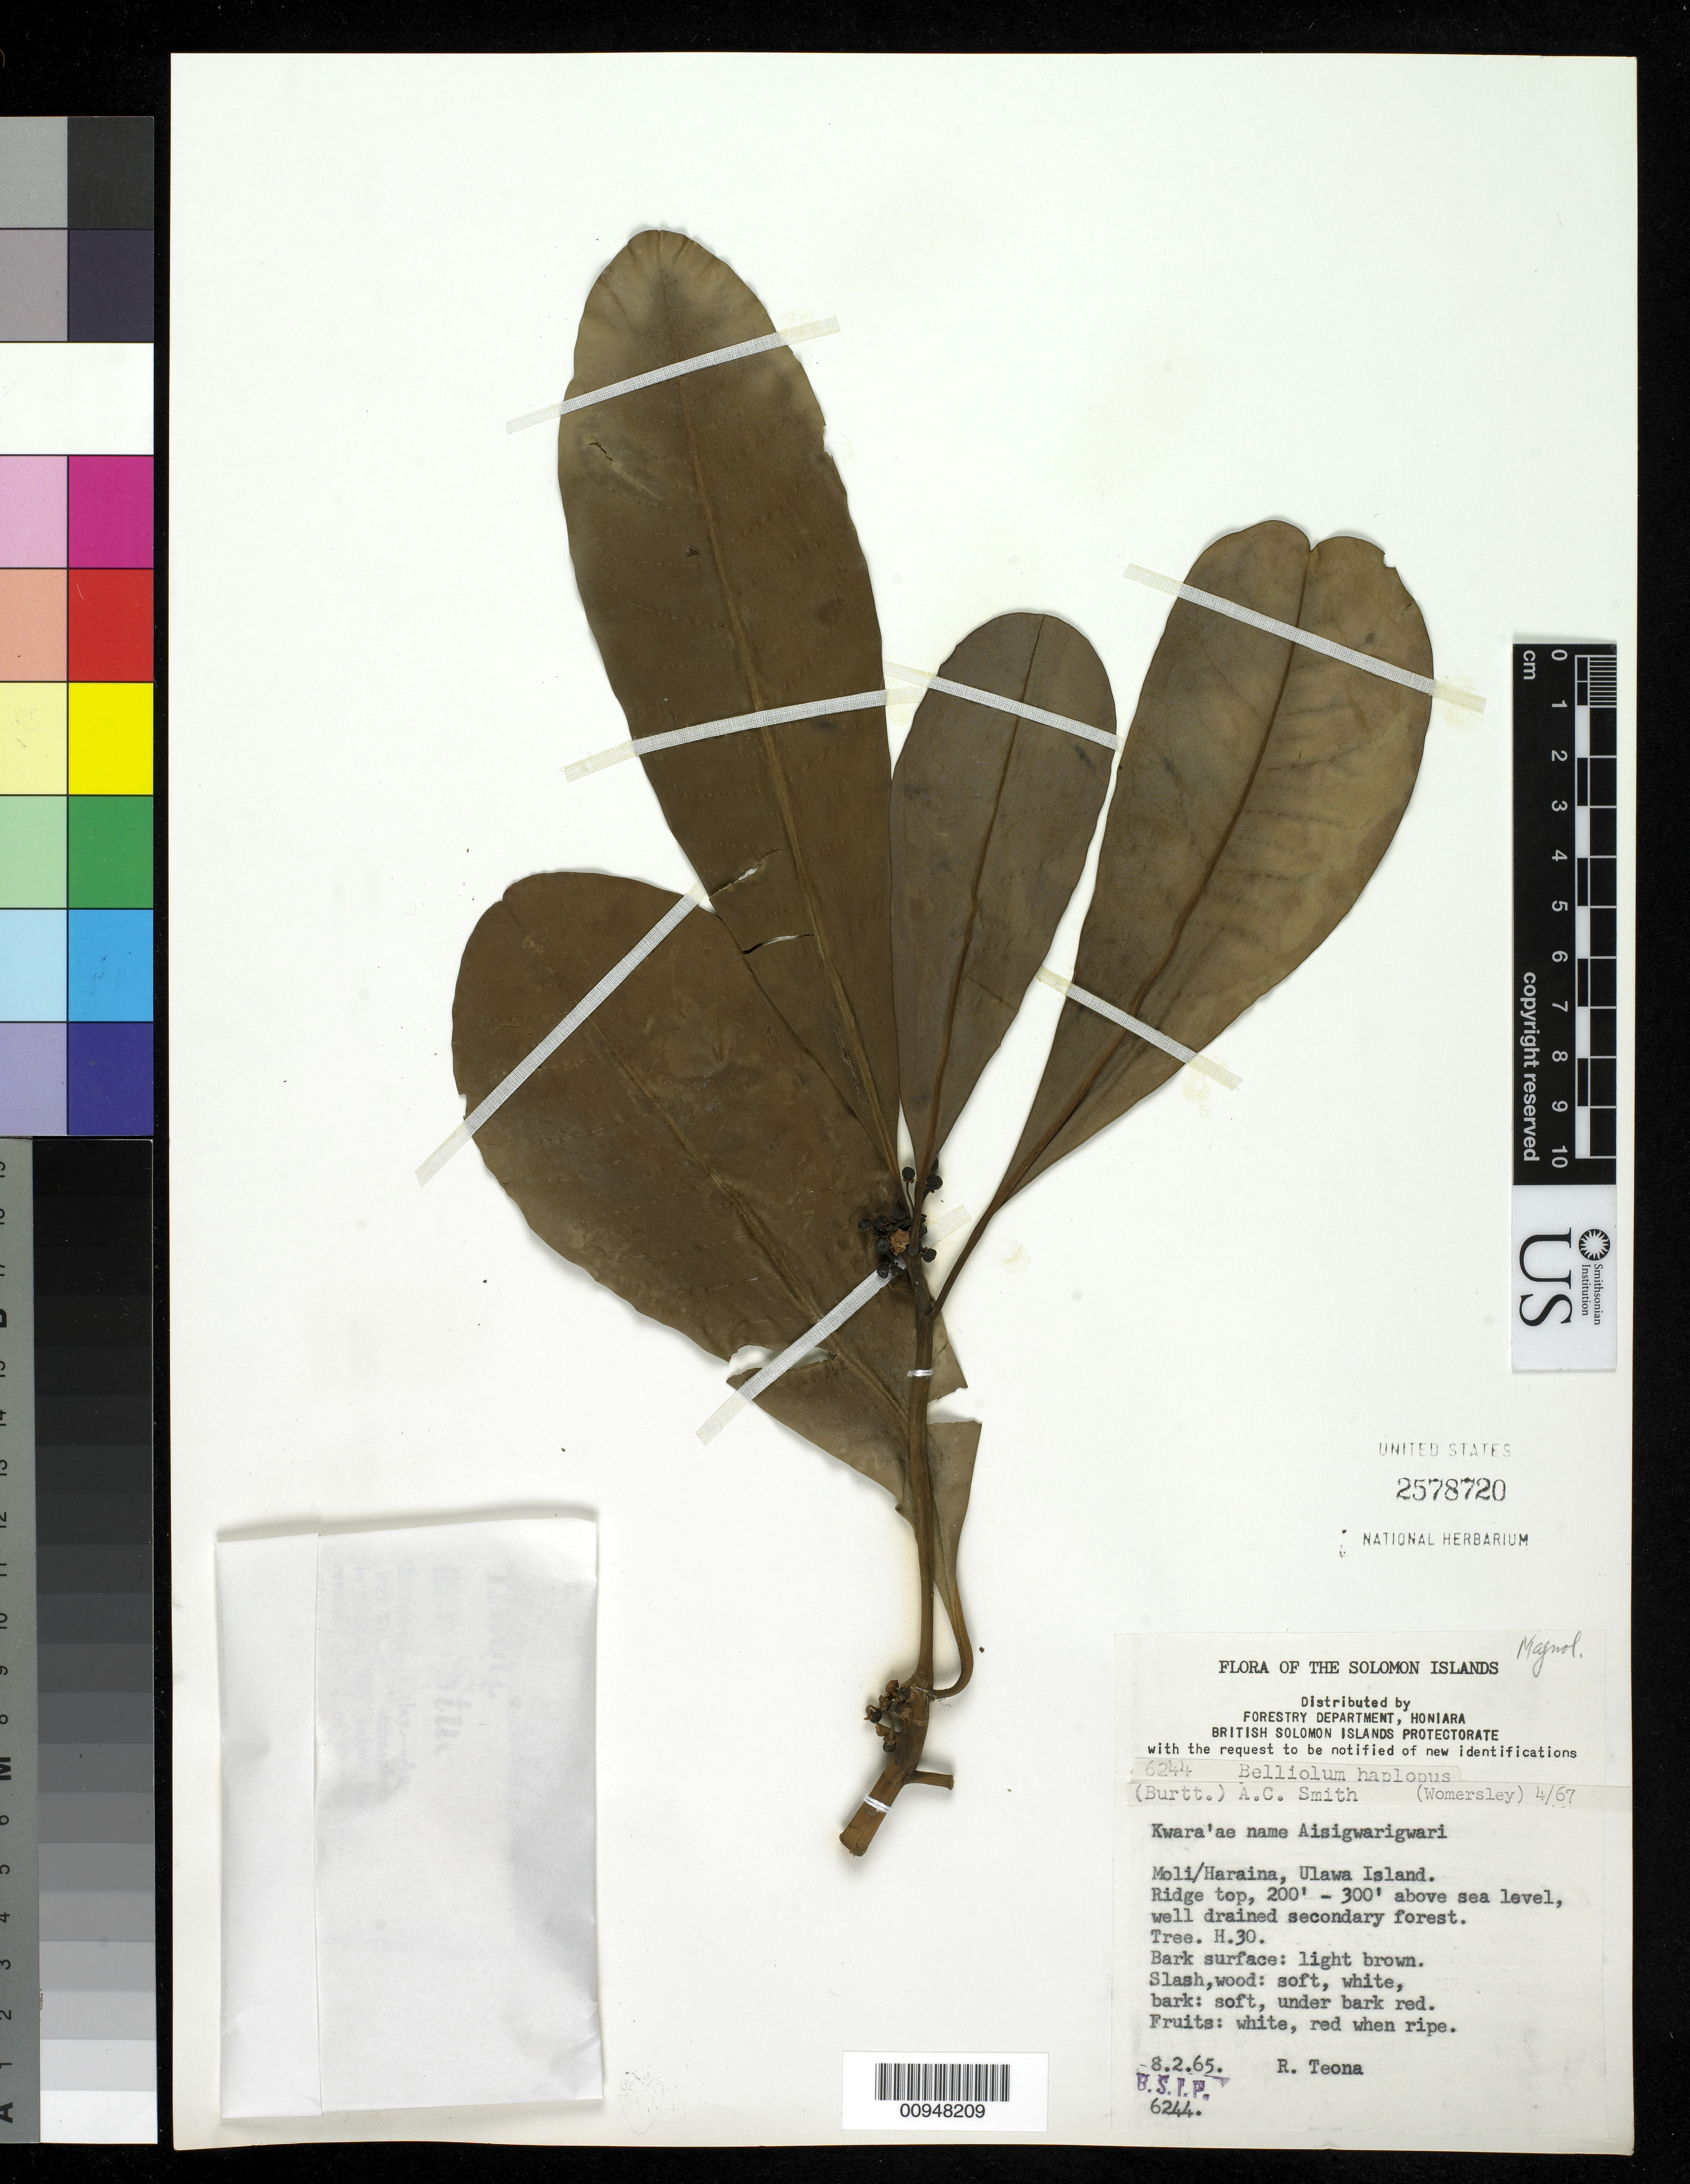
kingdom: Plantae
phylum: Tracheophyta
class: Magnoliopsida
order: Canellales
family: Winteraceae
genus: Belliolum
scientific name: Belliolum haplopus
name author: (B.L. Burtt) A.C. Sm.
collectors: R. Teona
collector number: BSIP 6244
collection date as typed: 08 Feb 1965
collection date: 1965-02-08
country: Solomon Islands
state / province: Makira-Ulawa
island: Ulawa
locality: Moli/Haraina, ridge top.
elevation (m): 61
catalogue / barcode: US 2578720